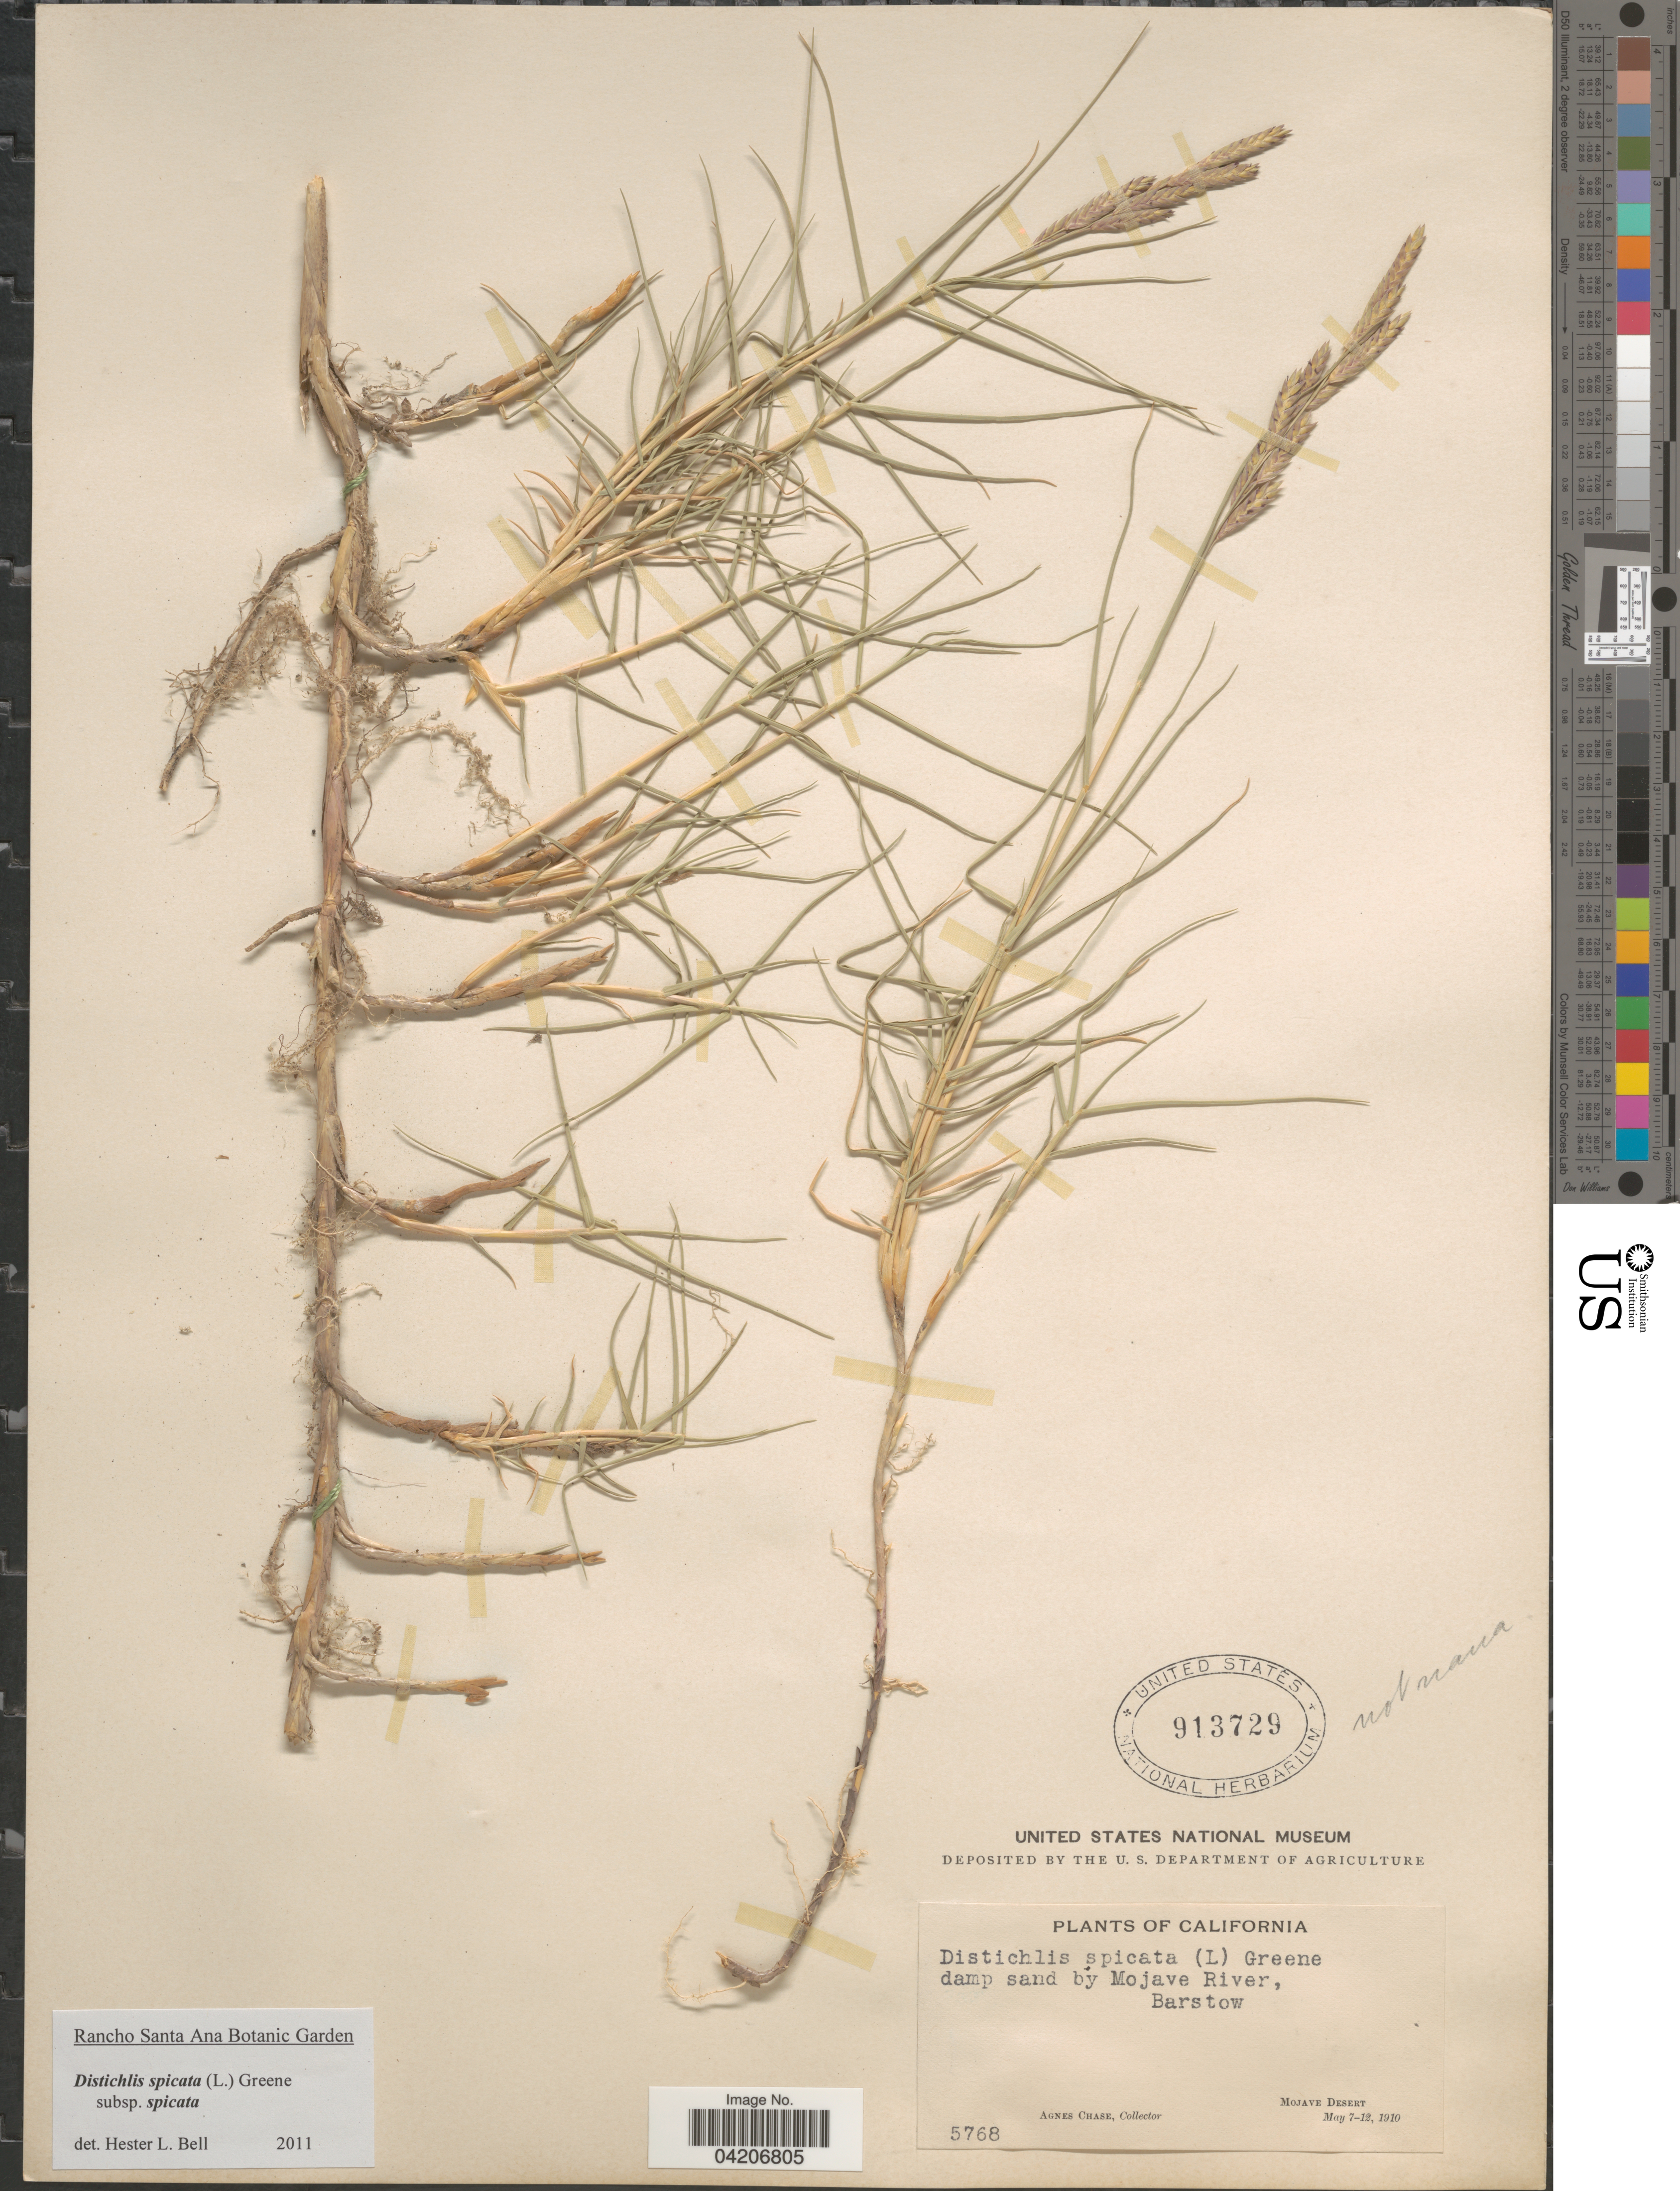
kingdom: Plantae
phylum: Tracheophyta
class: Liliopsida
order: Poales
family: Poaceae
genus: Distichlis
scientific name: Distichlis spicata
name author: (L.) Greene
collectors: A. Chase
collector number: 5768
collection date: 1910-05-07/1910-05-12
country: United States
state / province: California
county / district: San Bernardino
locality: Damp sand by Mojave River, Barstow. Mojave Desert.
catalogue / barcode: US 913729